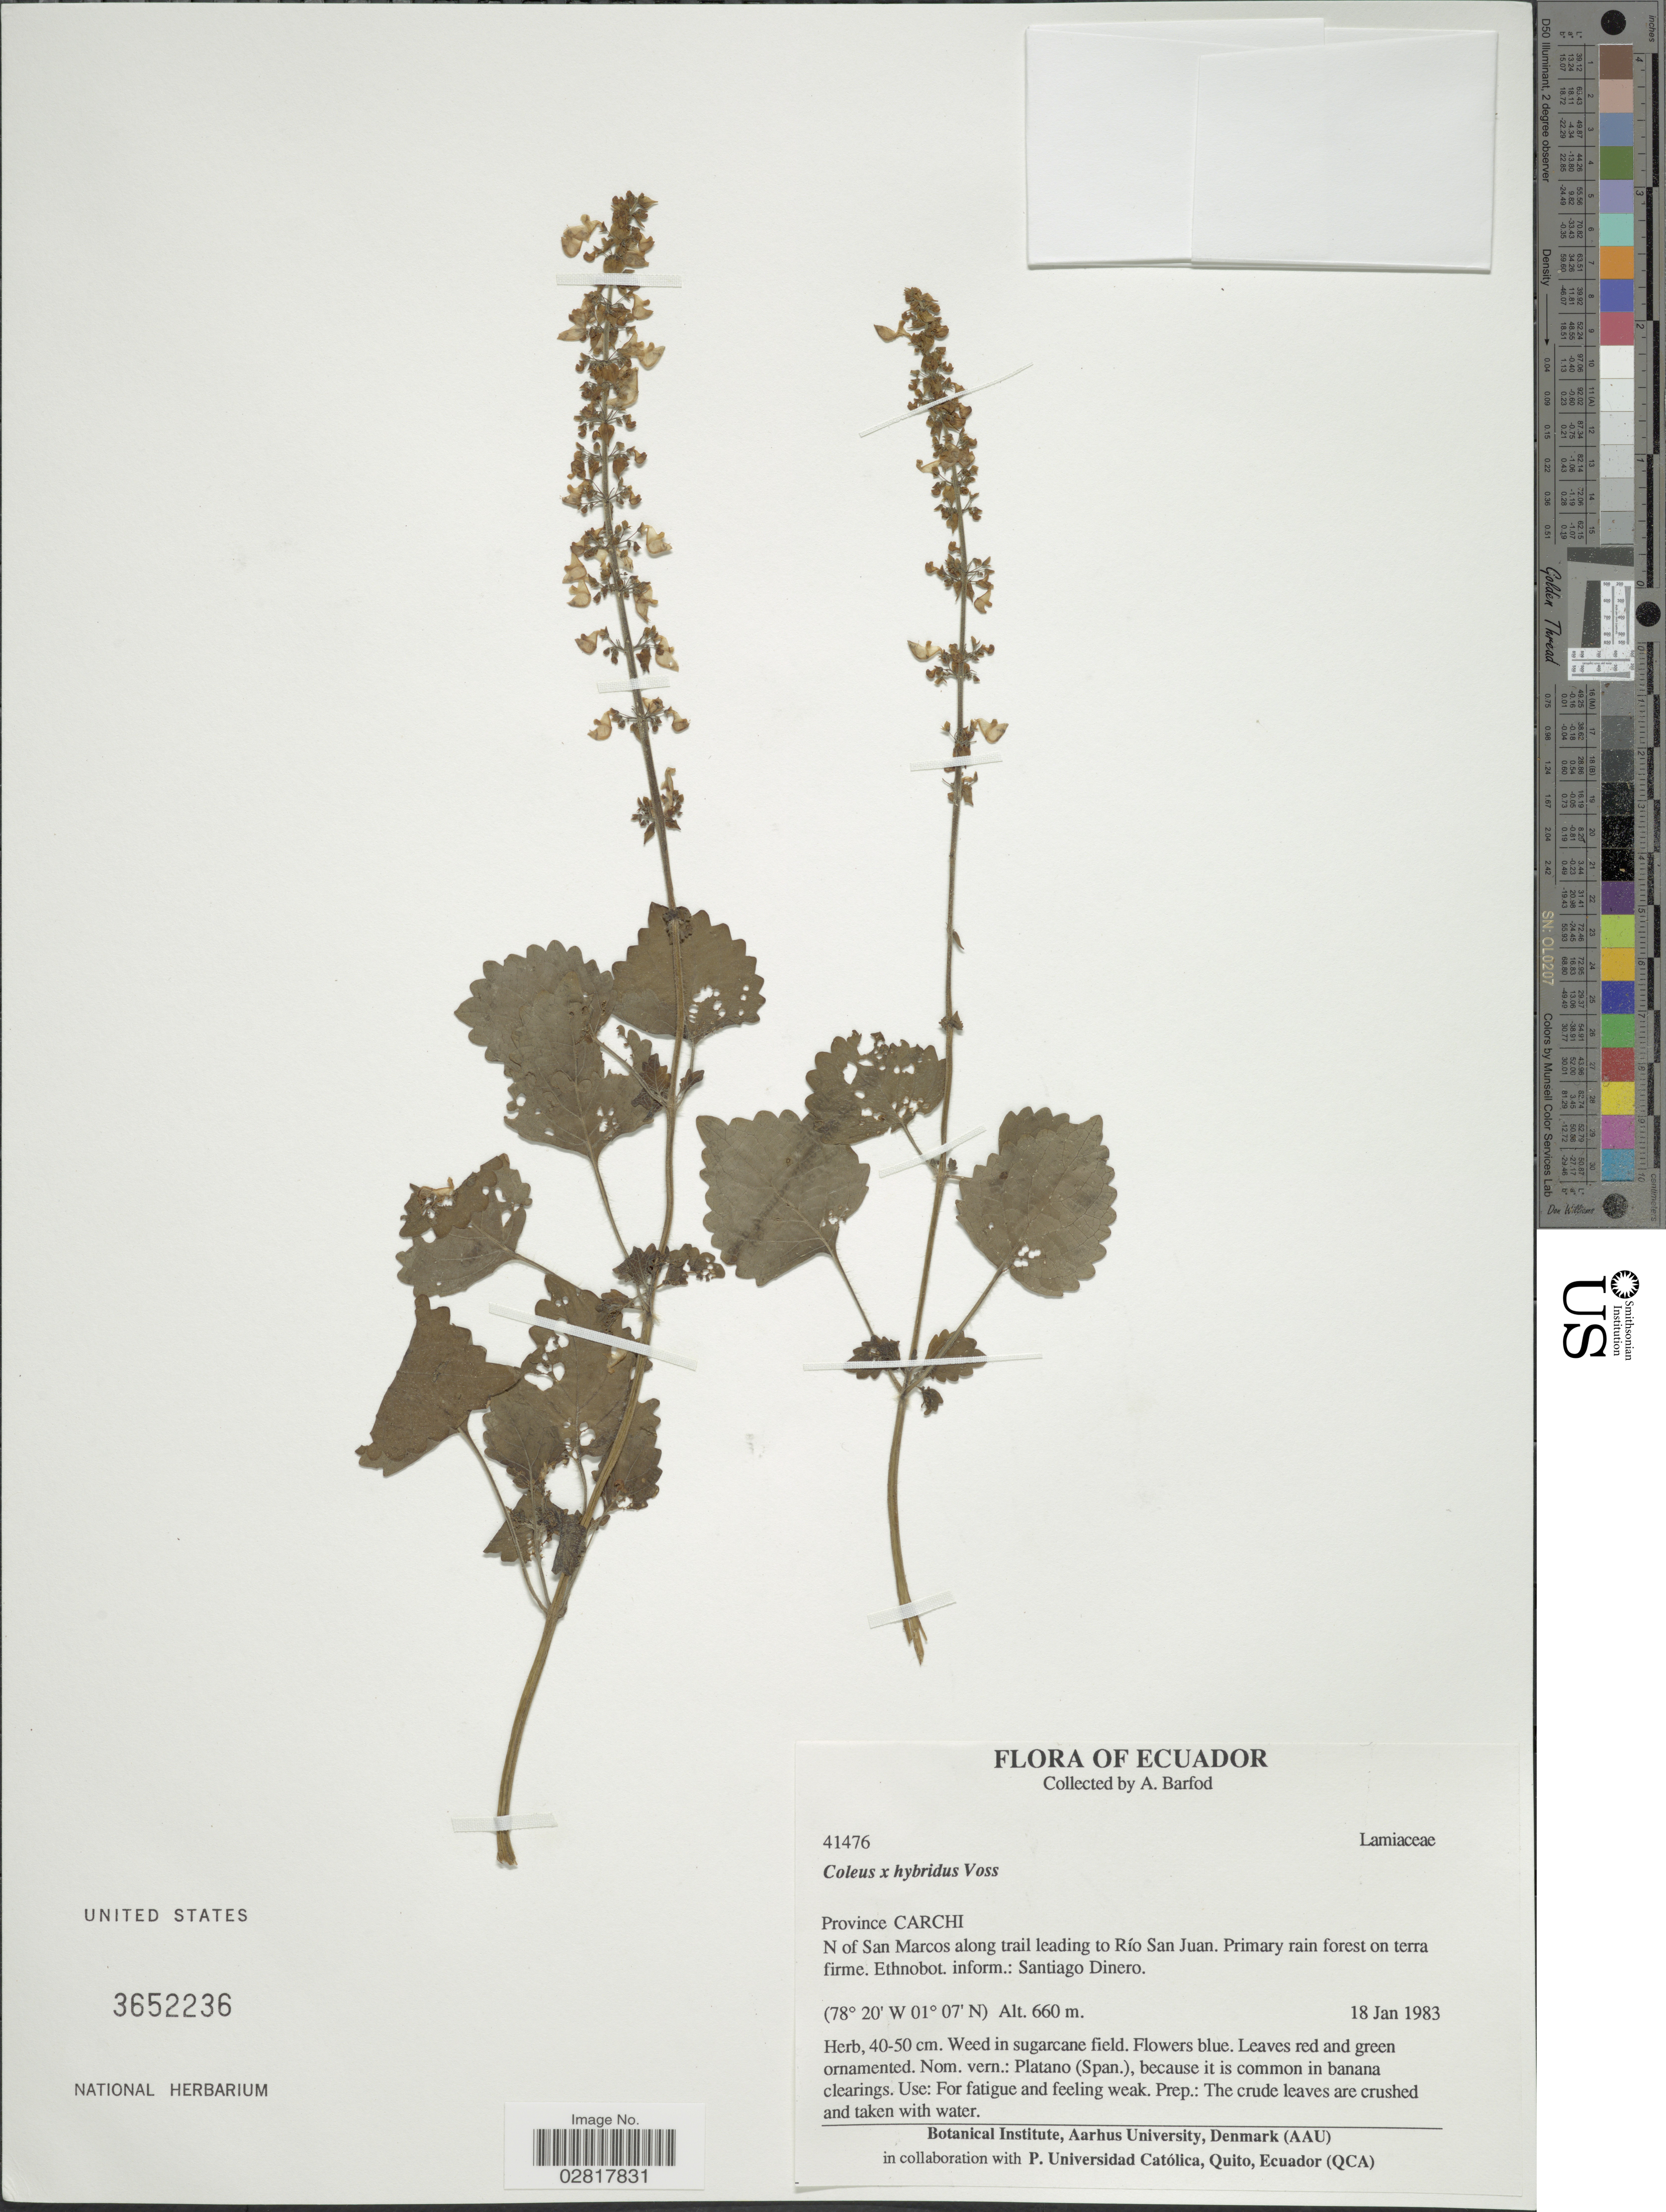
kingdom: Plantae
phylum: Tracheophyta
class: Magnoliopsida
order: Lamiales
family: Lamiaceae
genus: Plectranthus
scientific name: Plectranthus scutellarioides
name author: (L.) R. Br.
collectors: A. Barfod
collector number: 41476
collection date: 1983-01-18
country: Ecuador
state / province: Carchi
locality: Province Carchi. N of San Marcos along trail leading to Río San Juan.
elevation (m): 660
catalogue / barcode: US 3652236